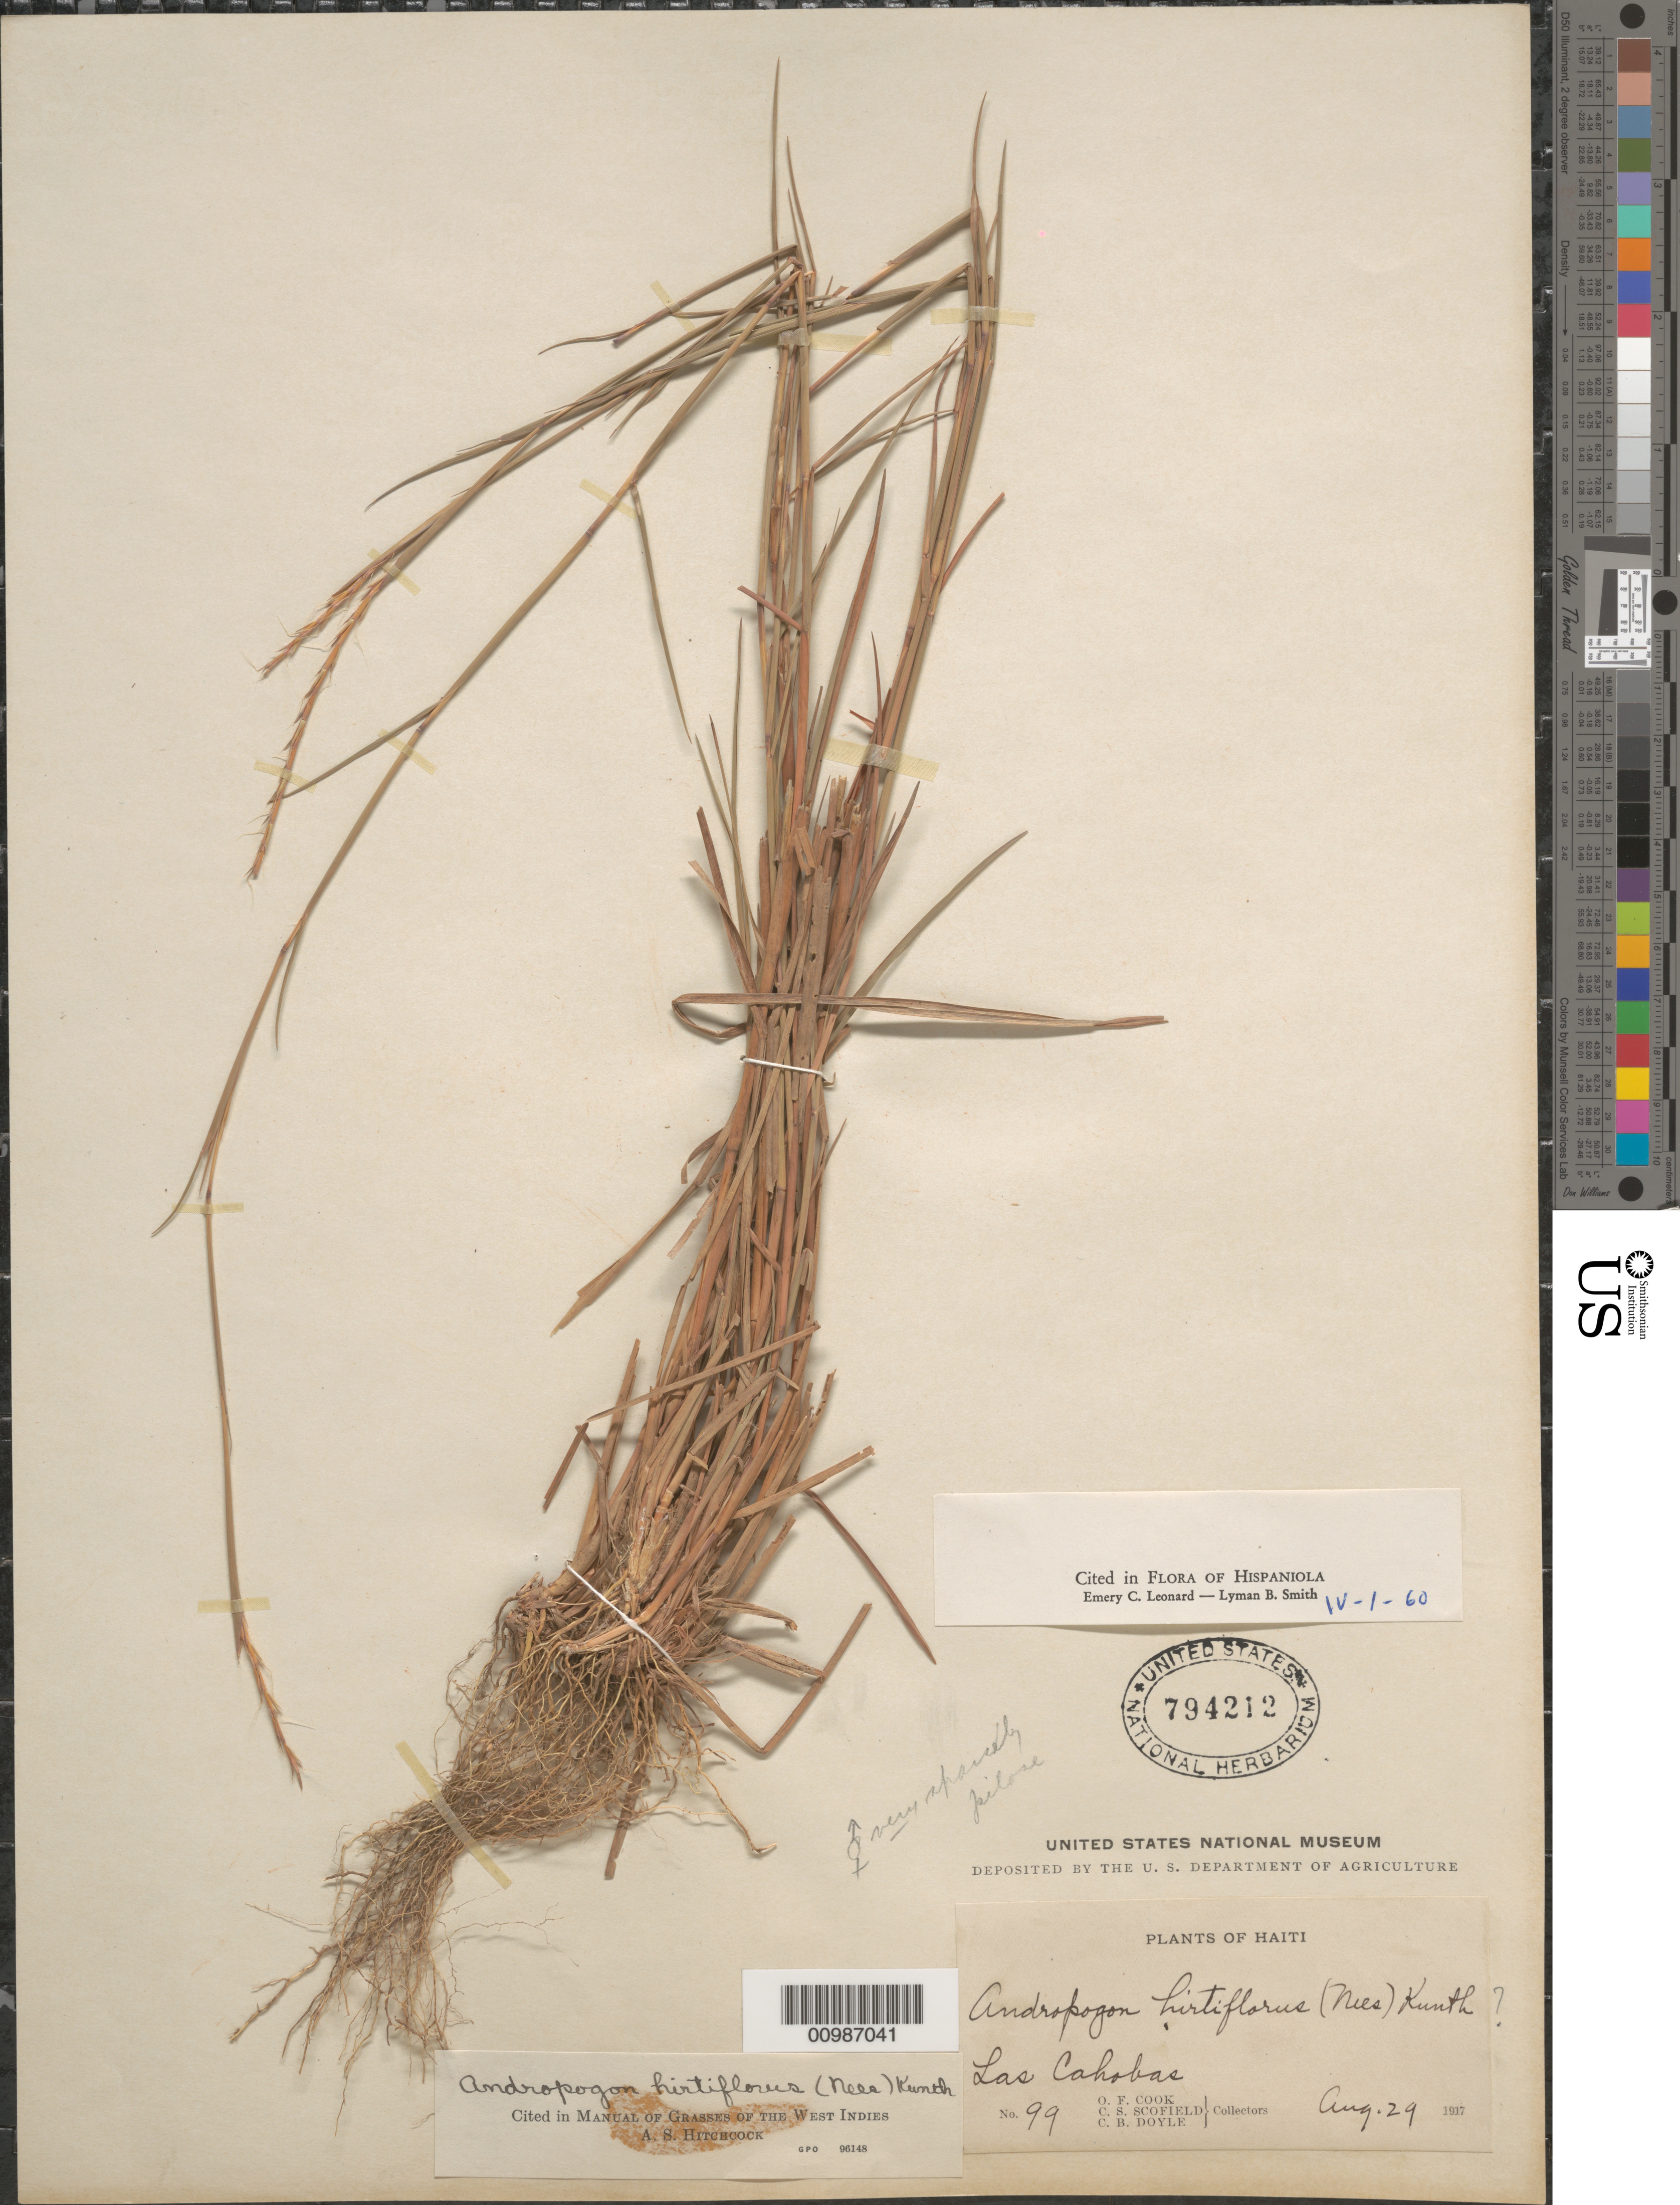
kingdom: Plantae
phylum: Tracheophyta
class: Liliopsida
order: Poales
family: Poaceae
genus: Andropogon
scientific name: Andropogon hirtiflorus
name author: (Nees) Kunth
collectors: O. F. Cook, C. Doyle & C. Scofield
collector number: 99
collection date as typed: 29 Aug 1917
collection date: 1917-08-29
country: Haiti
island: Hispaniola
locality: Lascahobas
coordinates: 0 N, 0 E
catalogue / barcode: US 794212